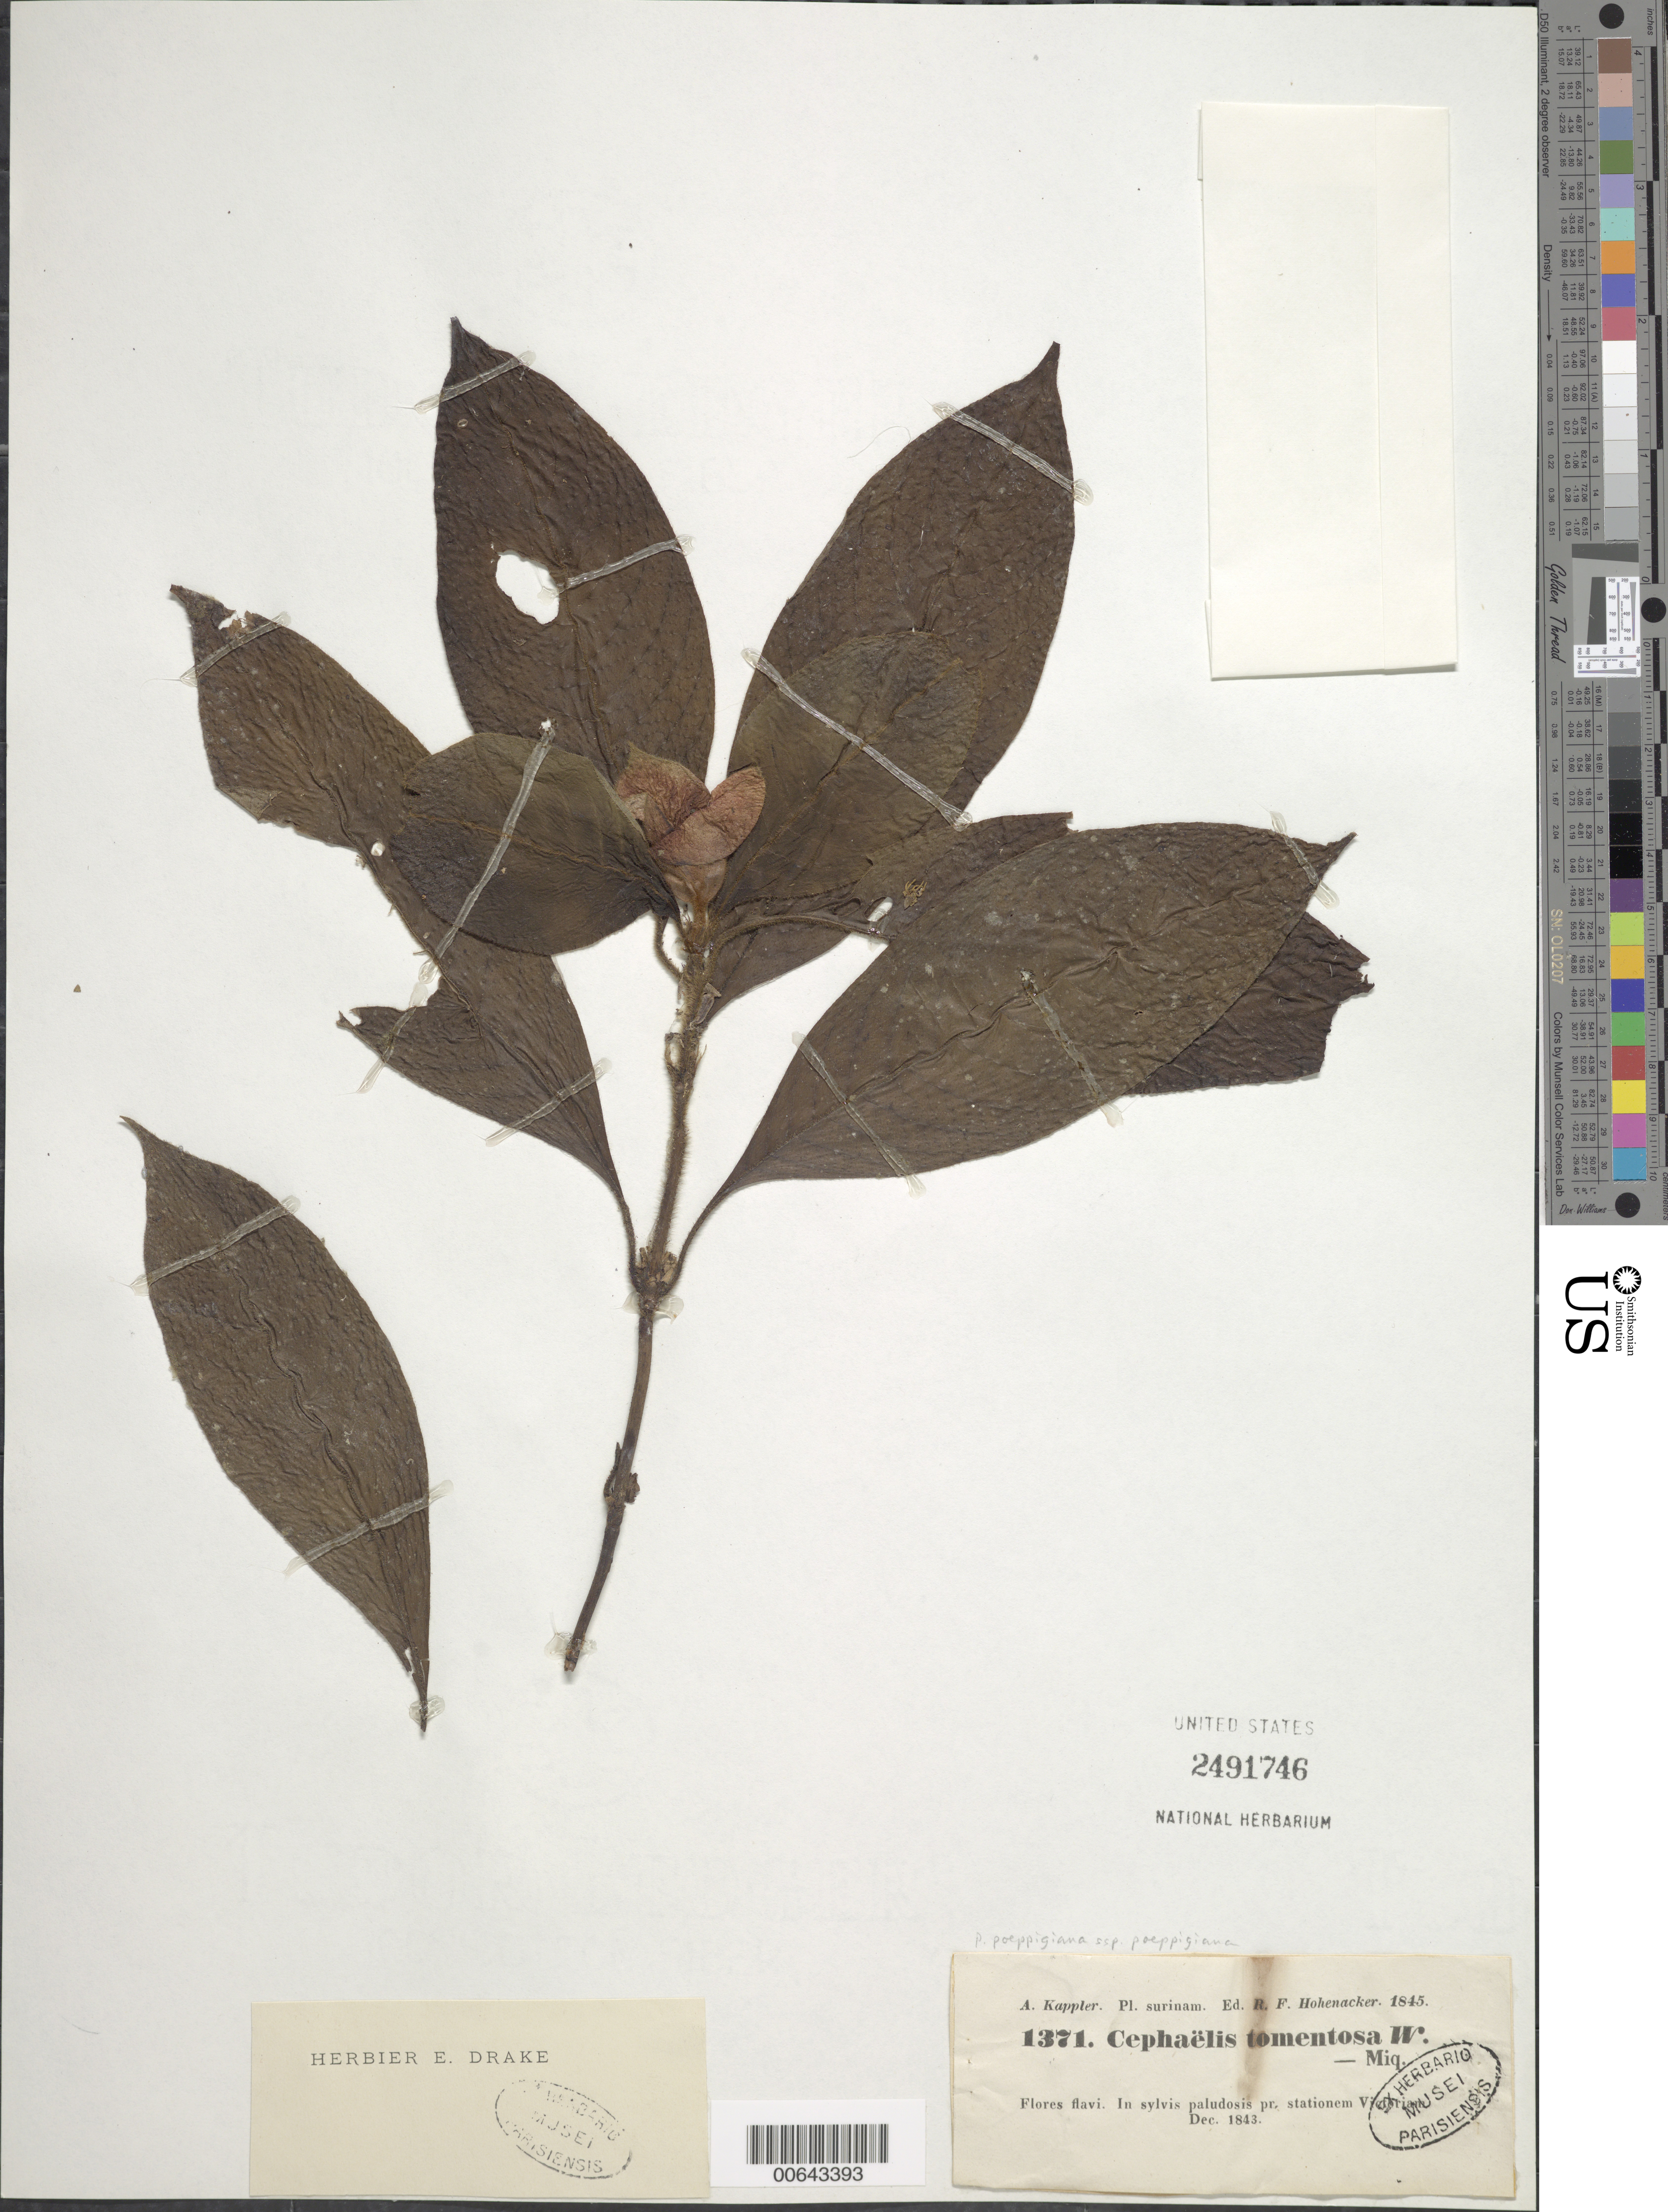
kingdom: Plantae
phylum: Tracheophyta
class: Magnoliopsida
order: Gentianales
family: Rubiaceae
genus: Palicourea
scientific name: Palicourea tomentosa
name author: (Aubl.) Borhidi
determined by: Kirkbride, J. H., Jr.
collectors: J. Kappler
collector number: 1371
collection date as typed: December 1843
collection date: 1843-12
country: Suriname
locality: Stationem Victorian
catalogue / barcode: US 2491746